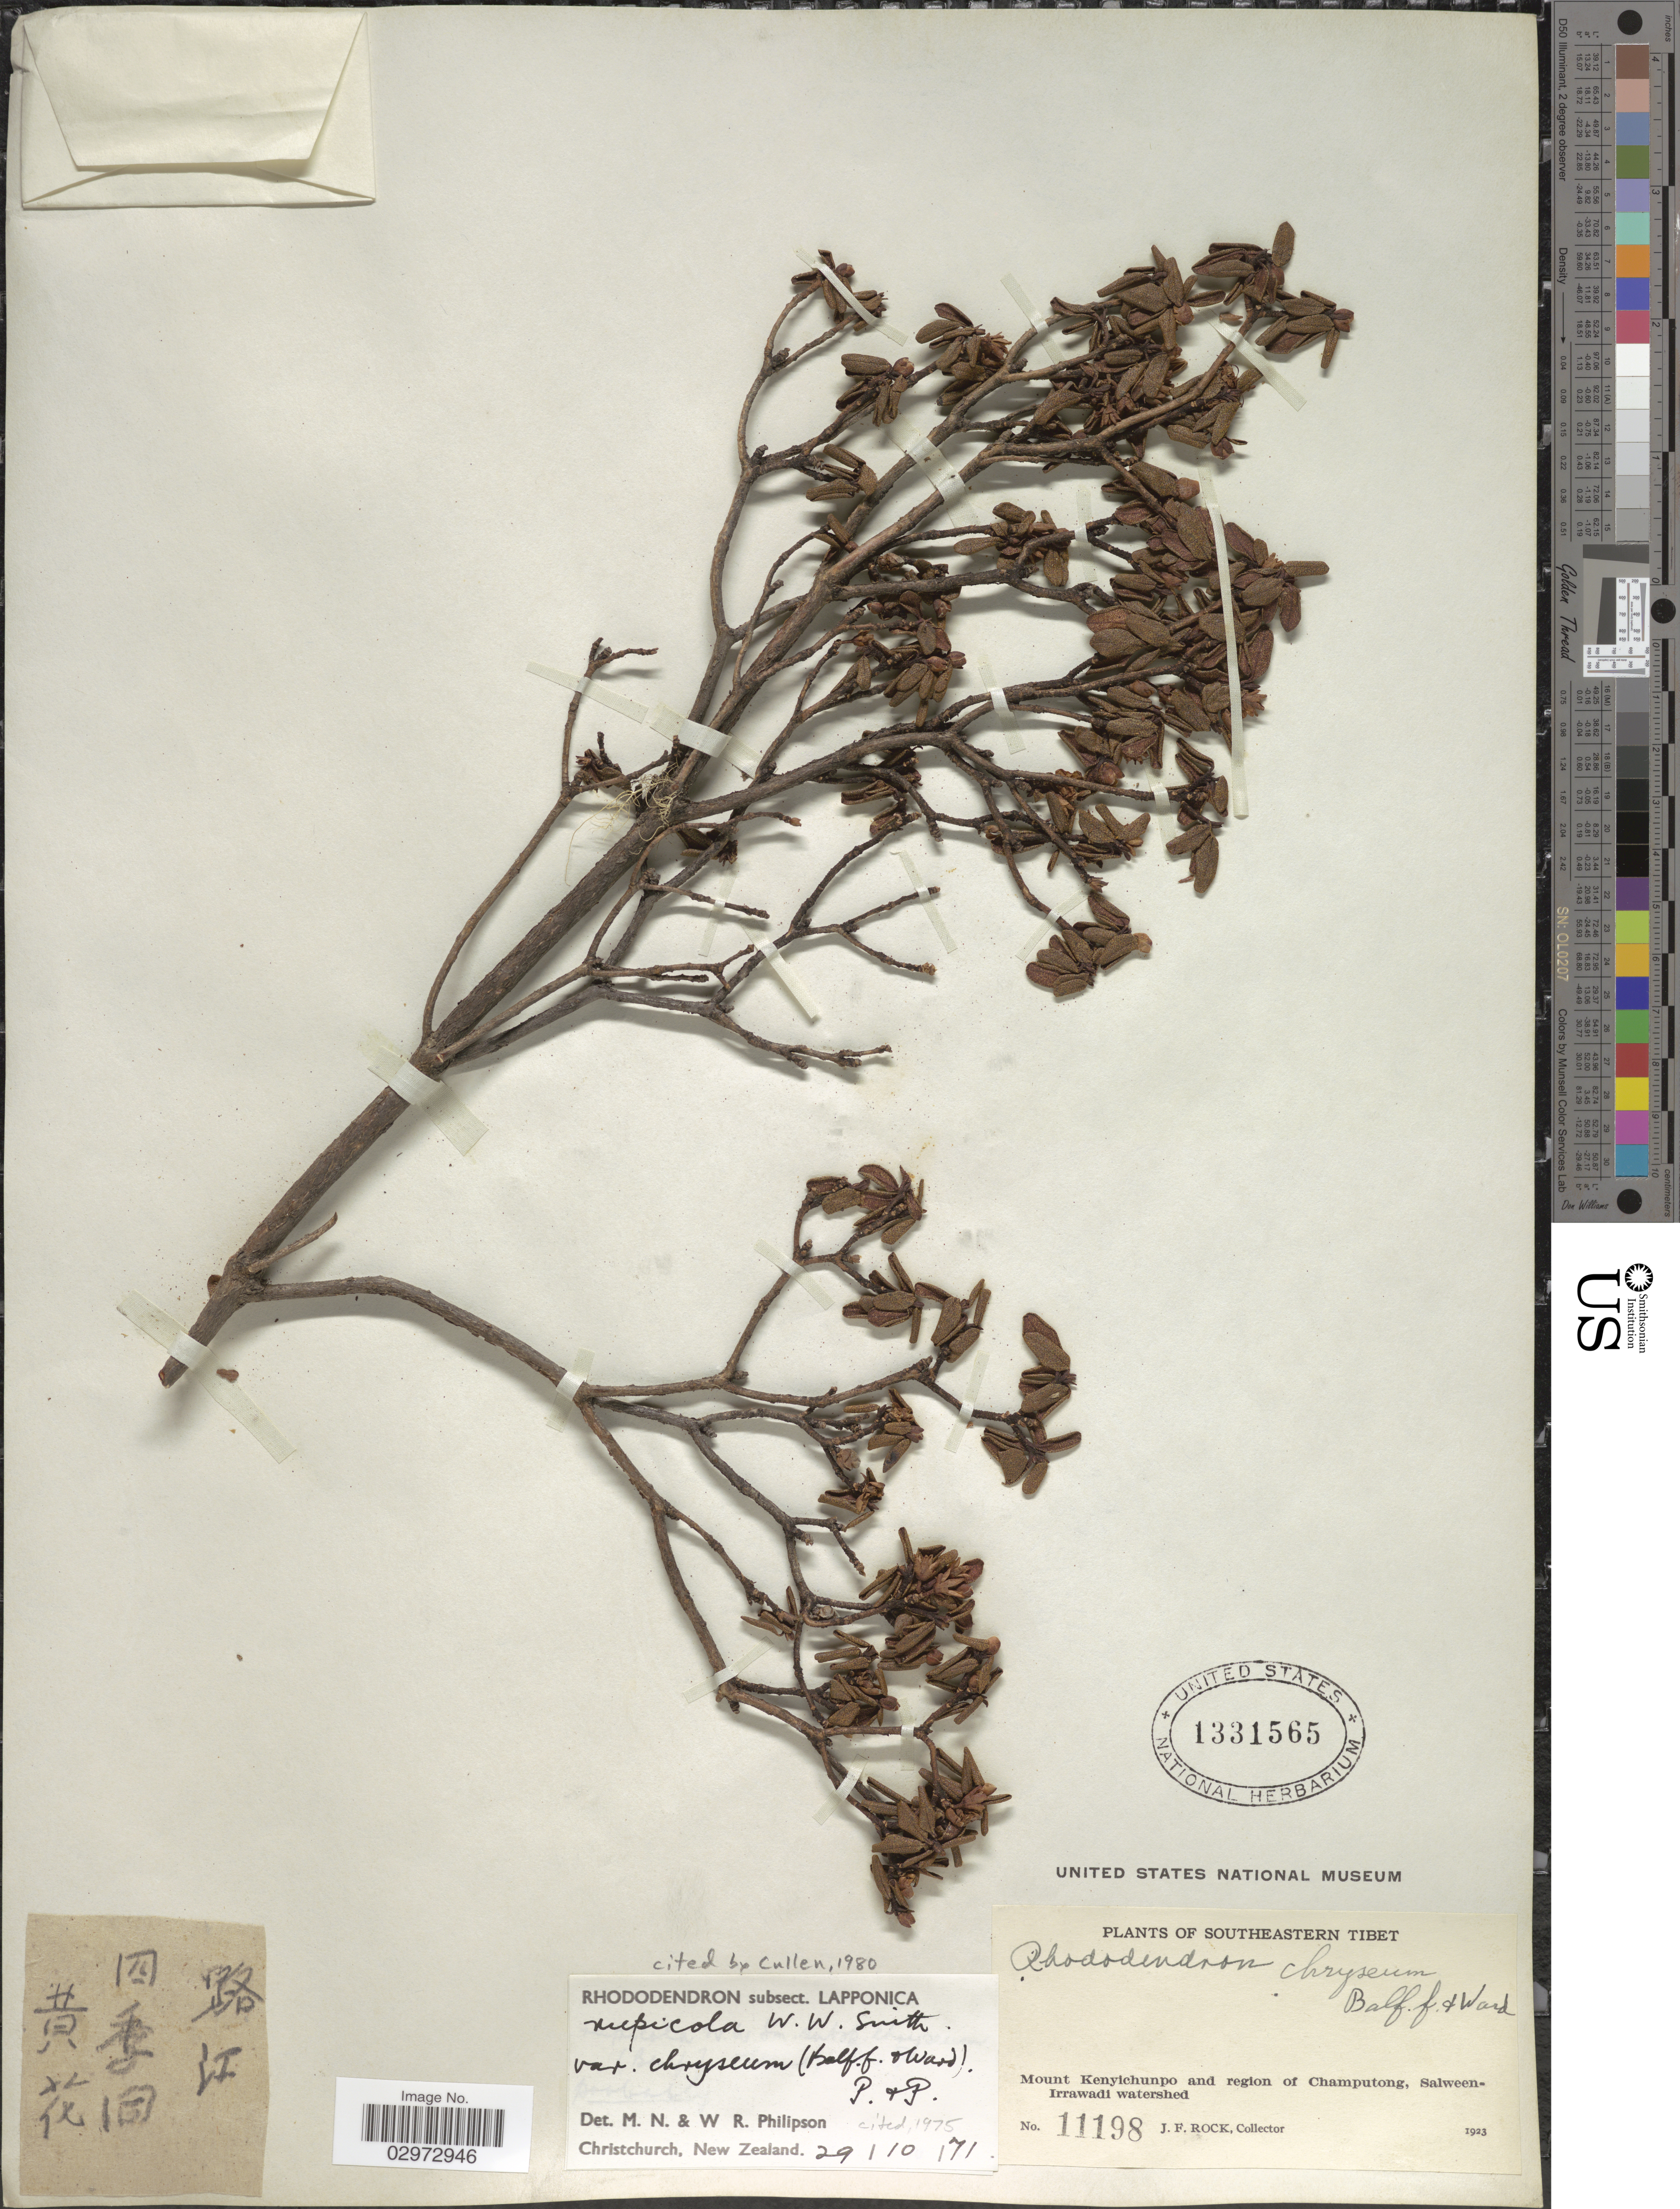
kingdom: Plantae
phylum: Tracheophyta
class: Magnoliopsida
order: Ericales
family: Ericaceae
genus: Rhododendron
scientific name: Rhododendron rupicola var. chryseum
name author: (Balf. f. & Kingdon-Ward) Philipson & M. N. Philipson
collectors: J. Rock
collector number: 11198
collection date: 1923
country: China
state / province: Xizang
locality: Southeastern Tibet, Mount Kenyichunpo and region of Champutong, Salween-Irrawadi watershed.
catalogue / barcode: US 1331565